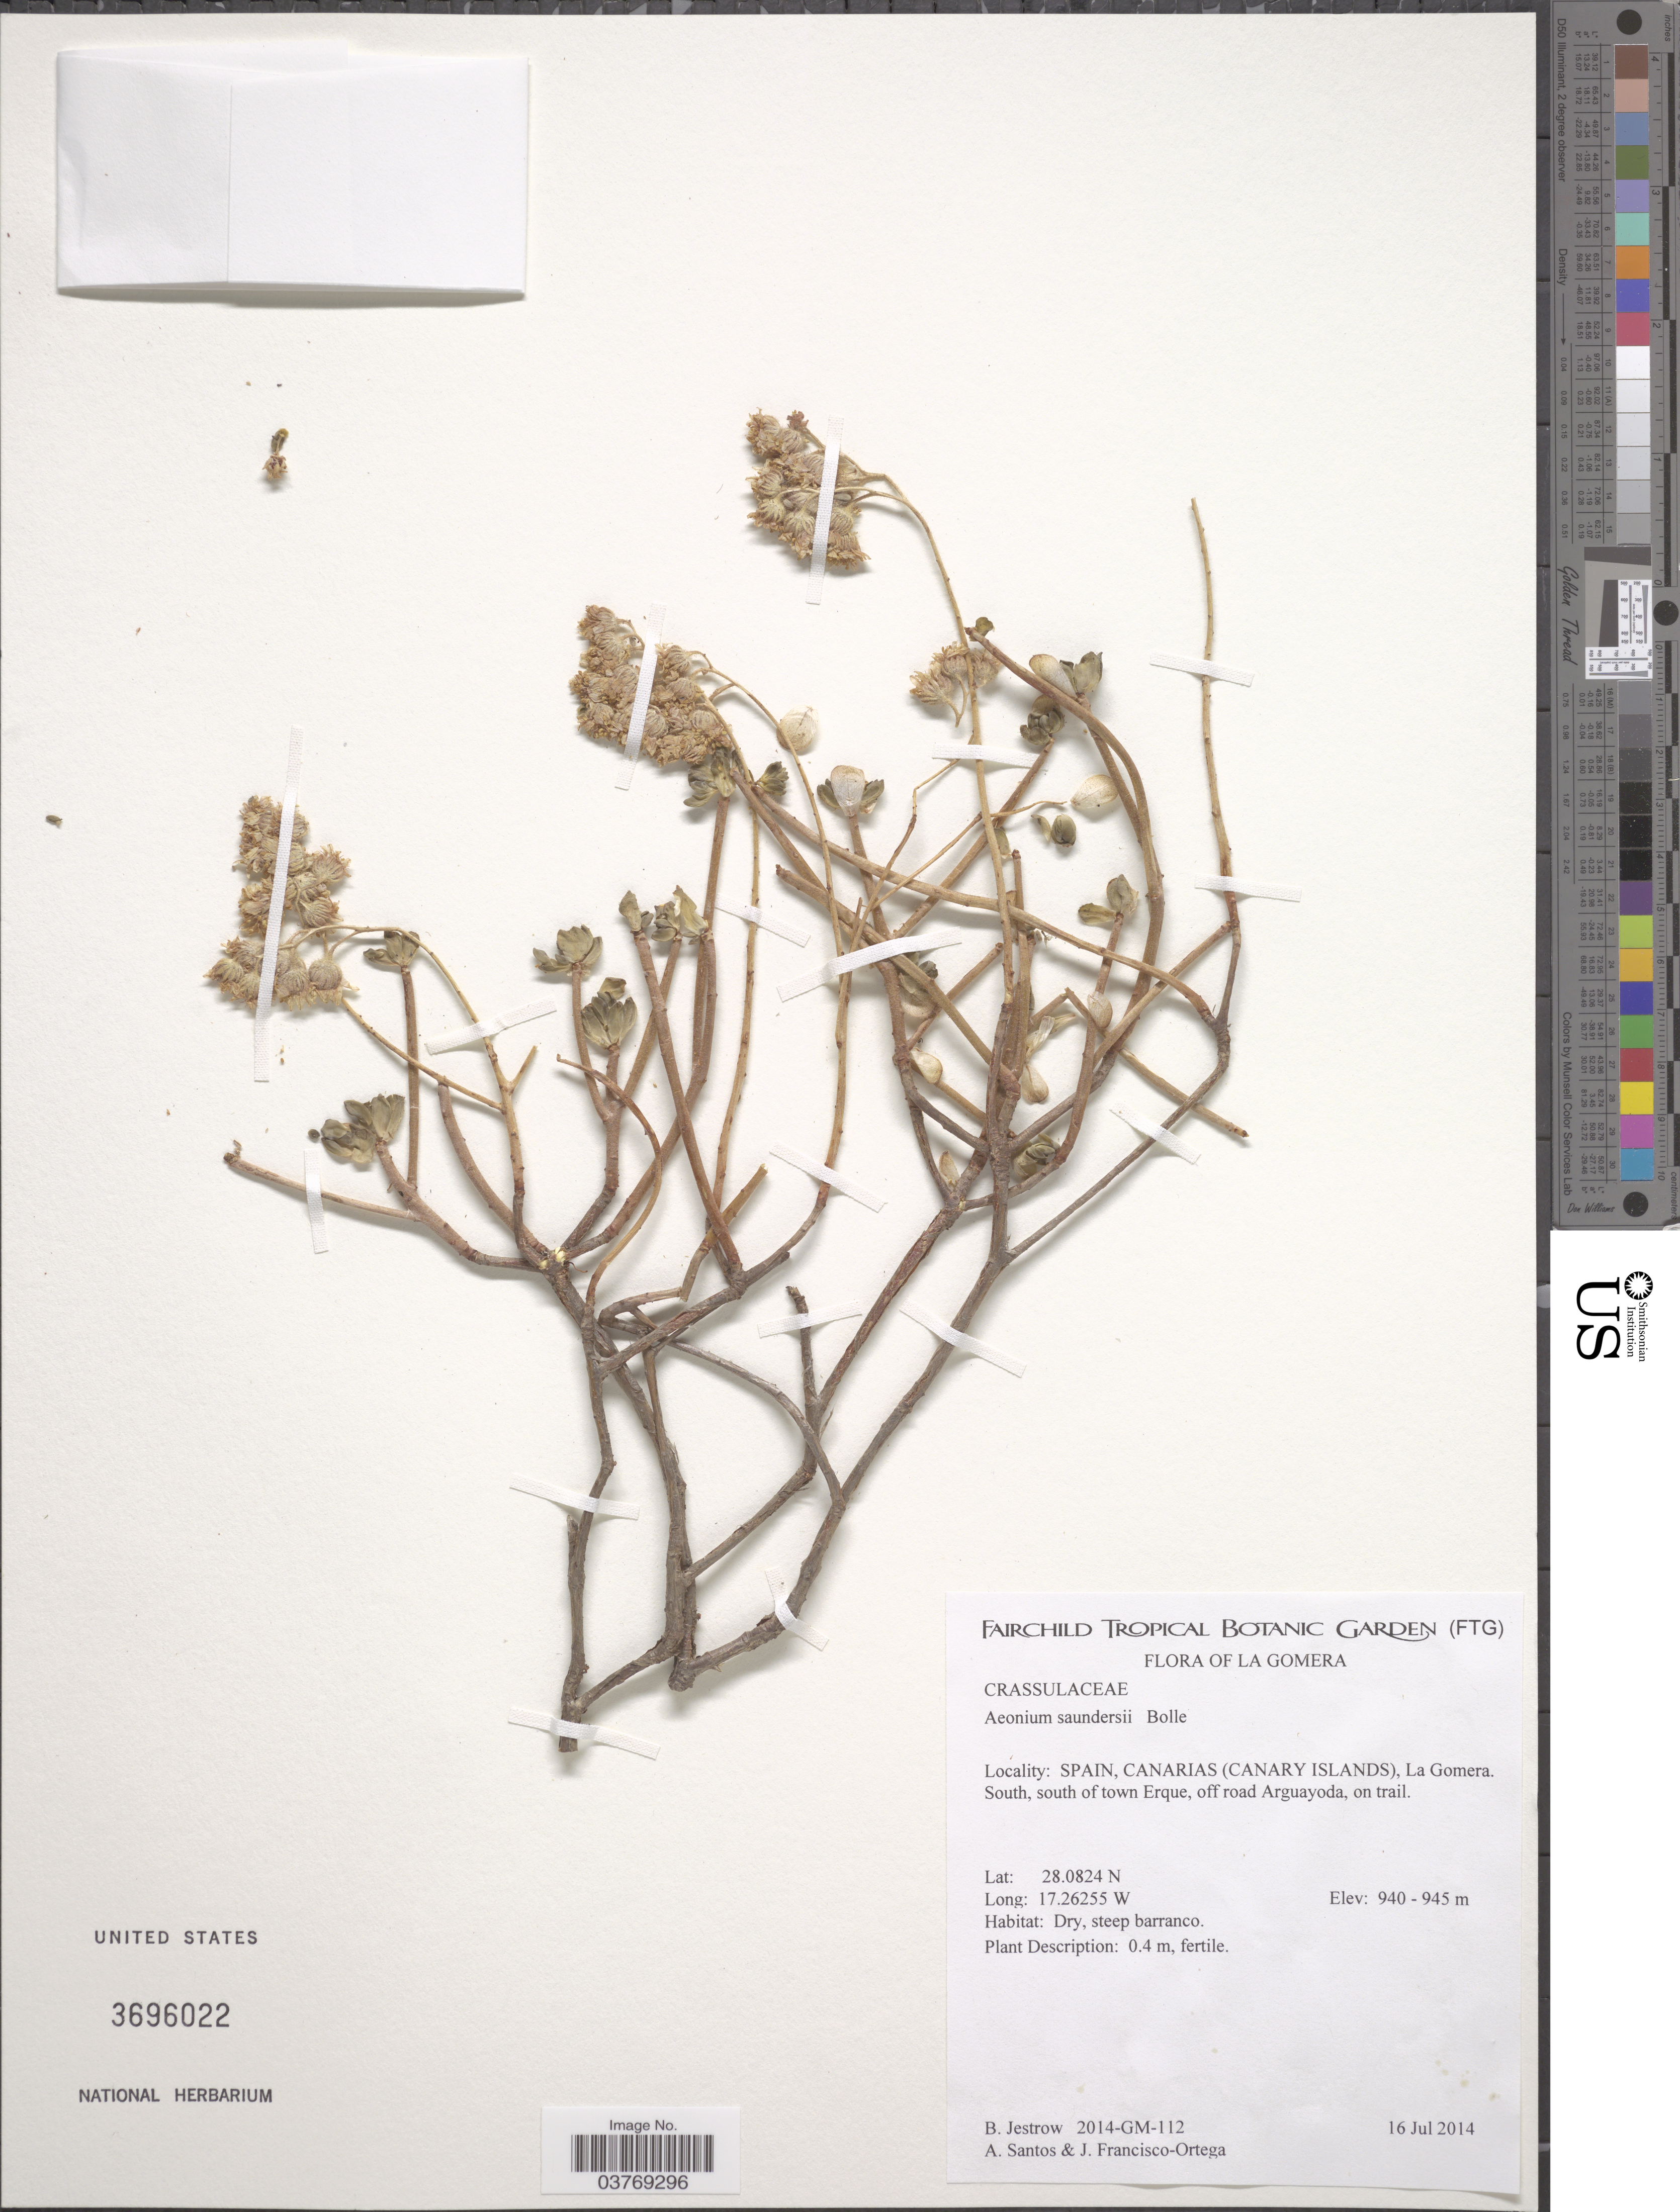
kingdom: Plantae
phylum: Tracheophyta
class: Magnoliopsida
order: Saxifragales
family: Crassulaceae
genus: Aeonium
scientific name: Aeonium saundersii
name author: Bolle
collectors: B. Jestrow, A. Santos & J. Francisco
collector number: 2014-GM-112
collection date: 2014-07-16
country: Spain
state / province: Canarias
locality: La Gomera. Canary Islands. South, south of town Erque, off road Arguayoda, on trail.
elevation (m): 940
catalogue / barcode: US 3696022